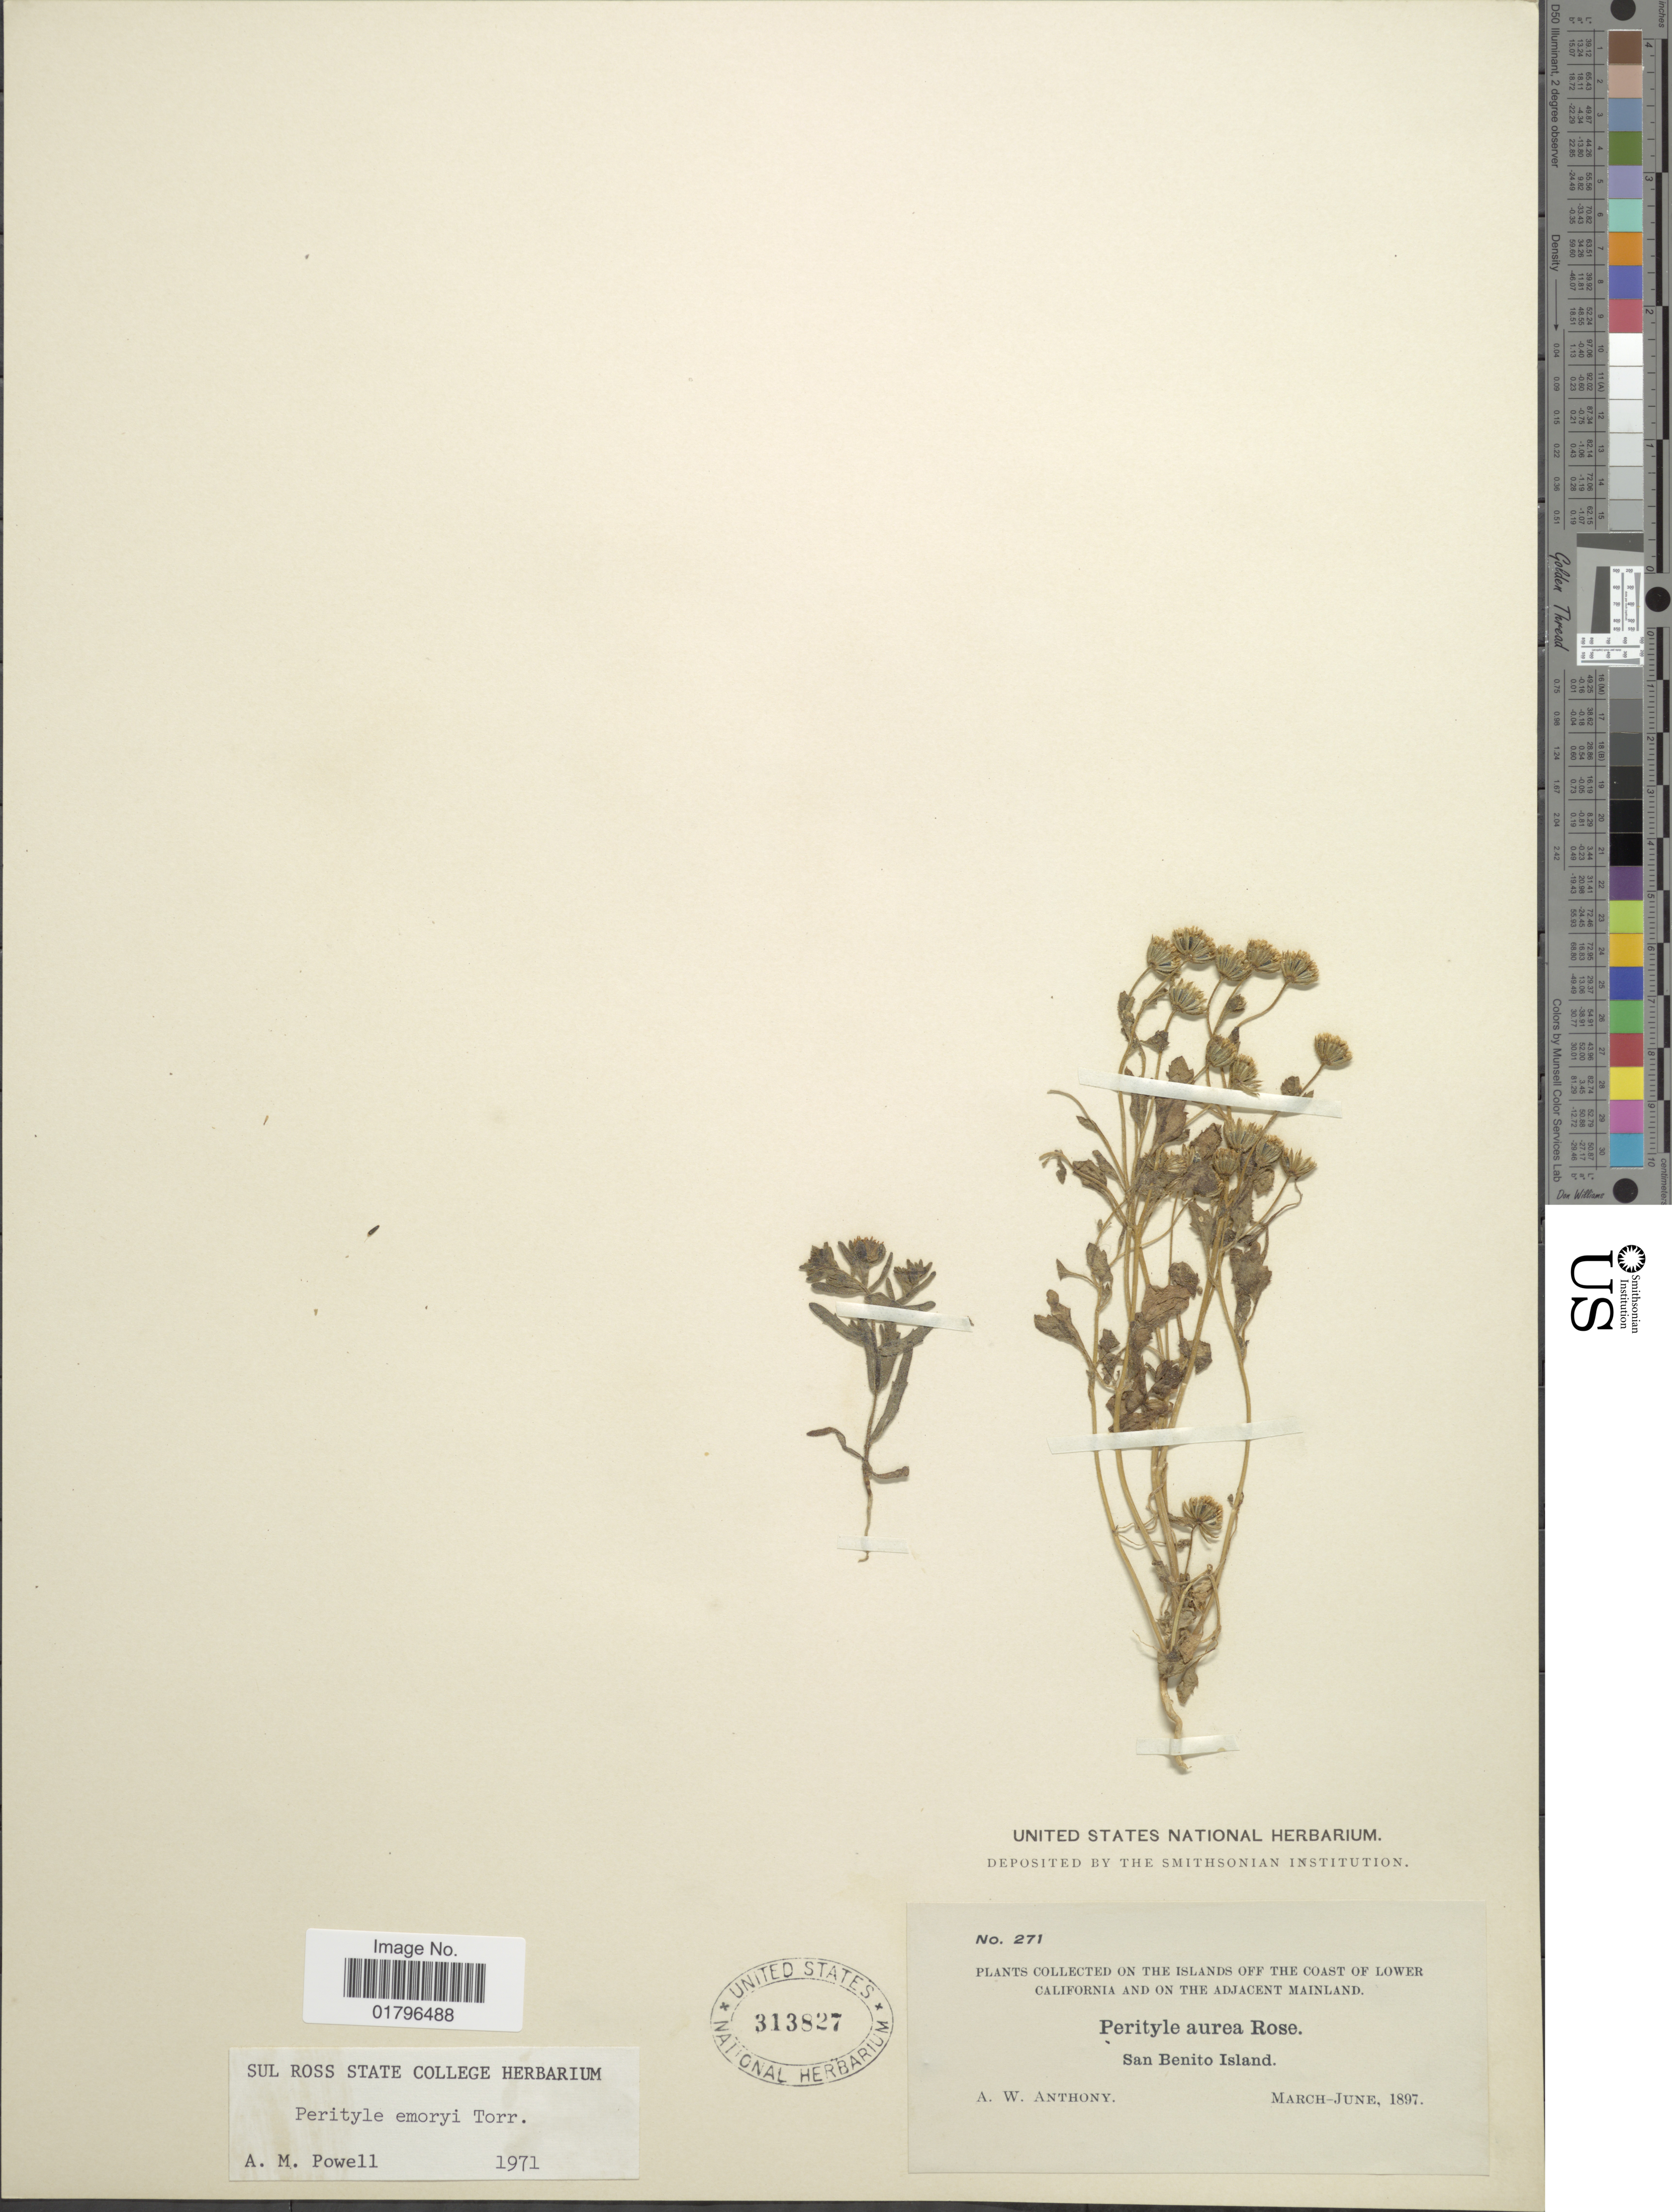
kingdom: Plantae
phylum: Tracheophyta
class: Magnoliopsida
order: Asterales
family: Asteraceae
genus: Perityle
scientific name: Perityle emoryi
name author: Torr.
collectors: A. W. Anthony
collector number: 271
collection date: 1897-03/1897-06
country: Mexico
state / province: Baja California Sur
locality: The Islands off the coast of Lower California and on the adjacent mainland. San Benito Island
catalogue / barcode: US 313827